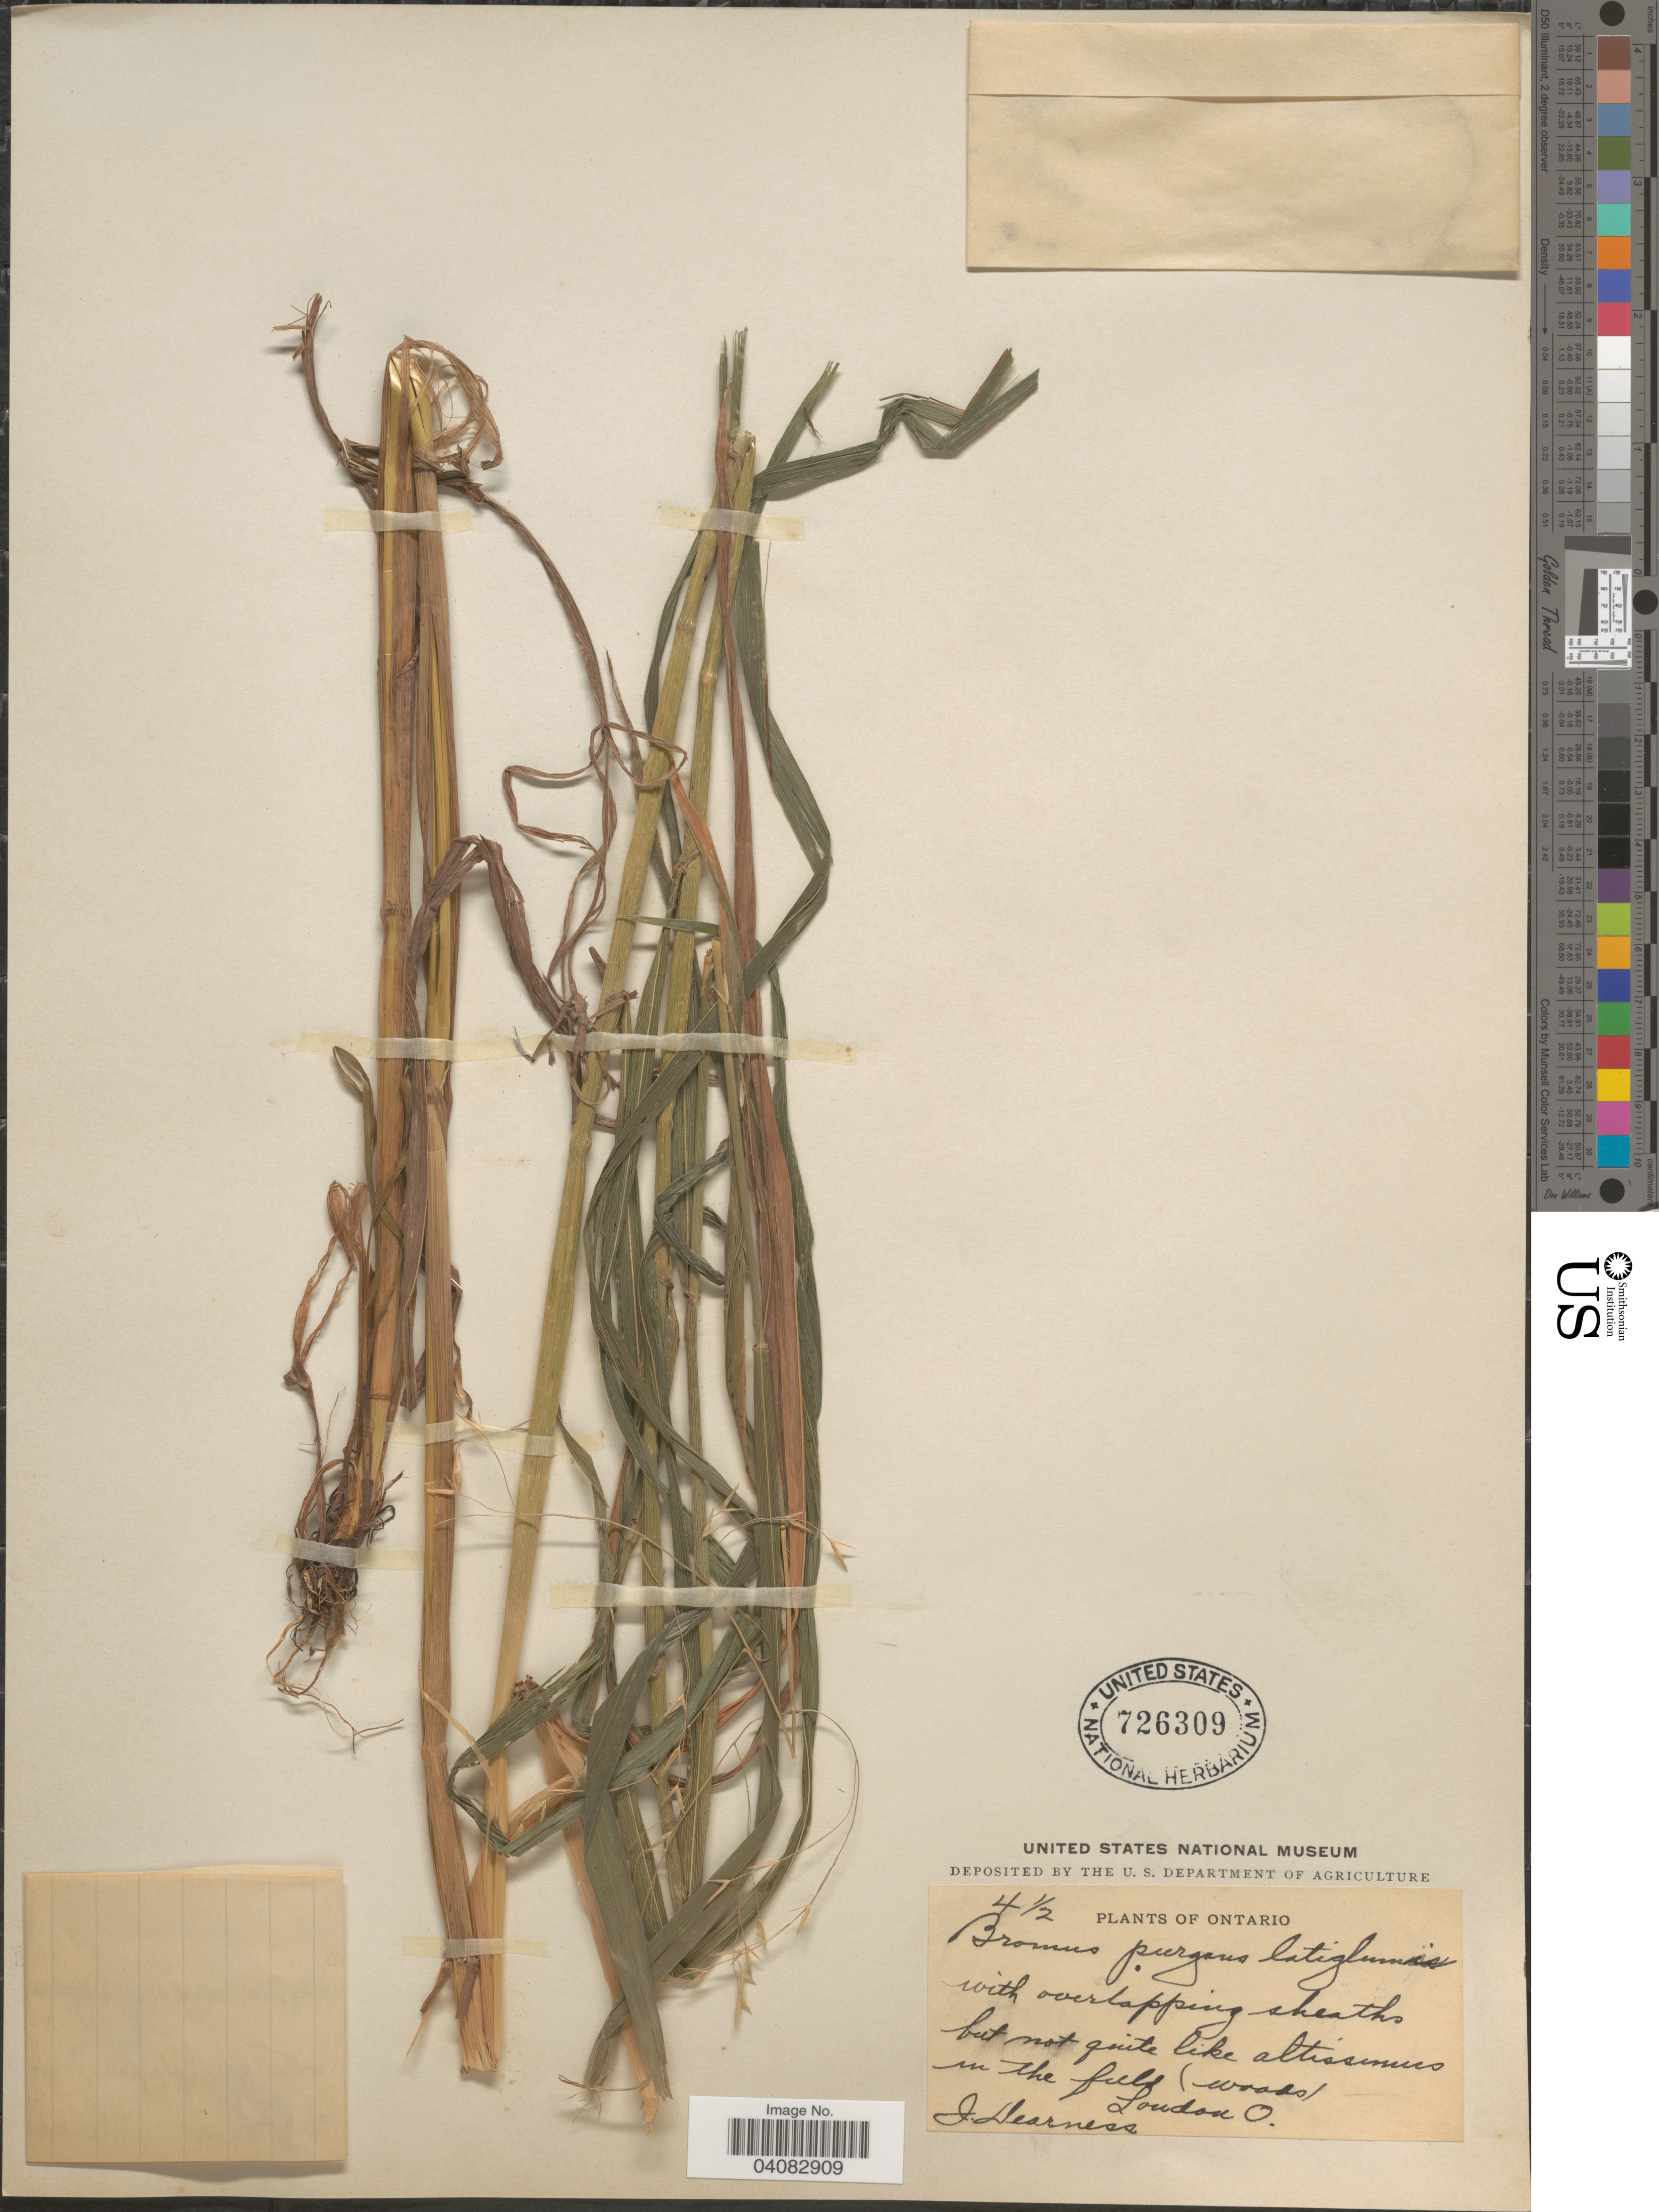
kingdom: Plantae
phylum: Tracheophyta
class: Liliopsida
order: Poales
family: Poaceae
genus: Bromus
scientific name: Bromus latiglumis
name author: (Scribn. ex Shear) Hitchc.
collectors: J. Dearness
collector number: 4½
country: Canada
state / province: Ontario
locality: With overlapping sheaths but not quite like altissimus in the field (woods). London.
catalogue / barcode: US 726309